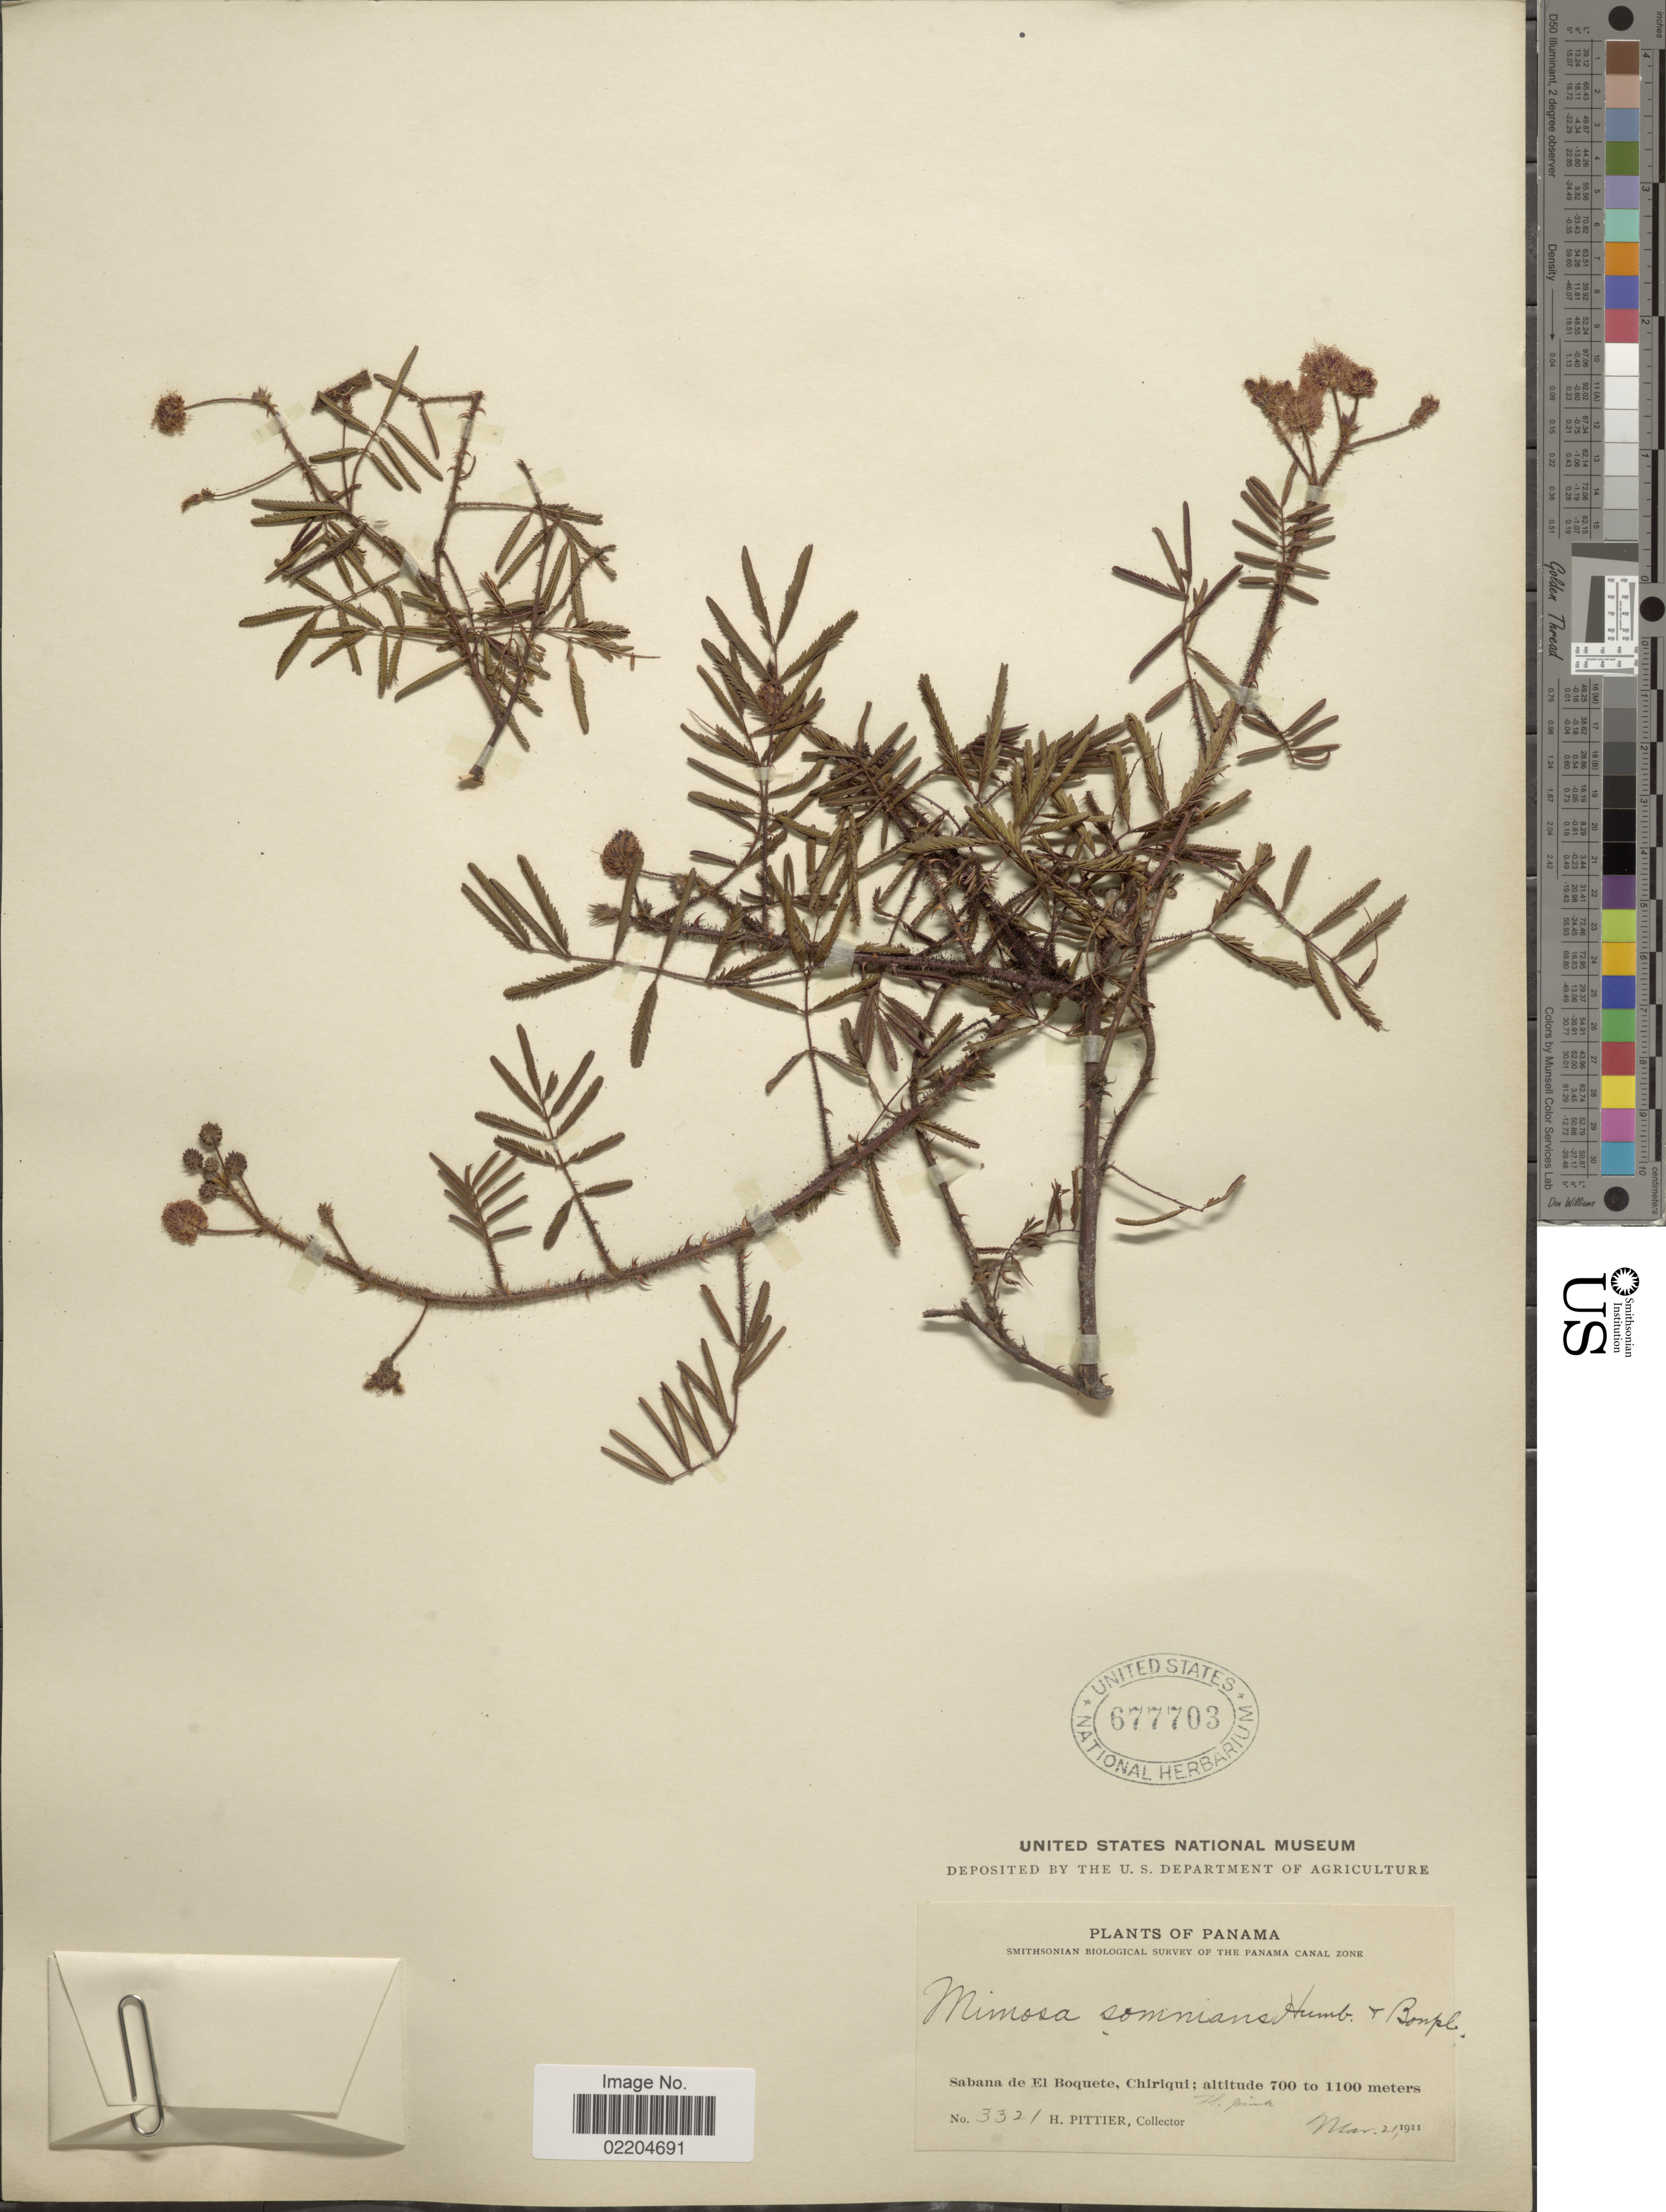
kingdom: Plantae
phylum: Tracheophyta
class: Magnoliopsida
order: Fabales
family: Fabaceae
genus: Mimosa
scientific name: Mimosa somnians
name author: Humb. & Bonpl. ex Willd.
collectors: H. F. Pittier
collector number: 3321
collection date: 1911-03-21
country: Panama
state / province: Chiriqui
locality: Sabana de El Boquete, Chiriqui.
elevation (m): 700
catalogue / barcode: US 677703